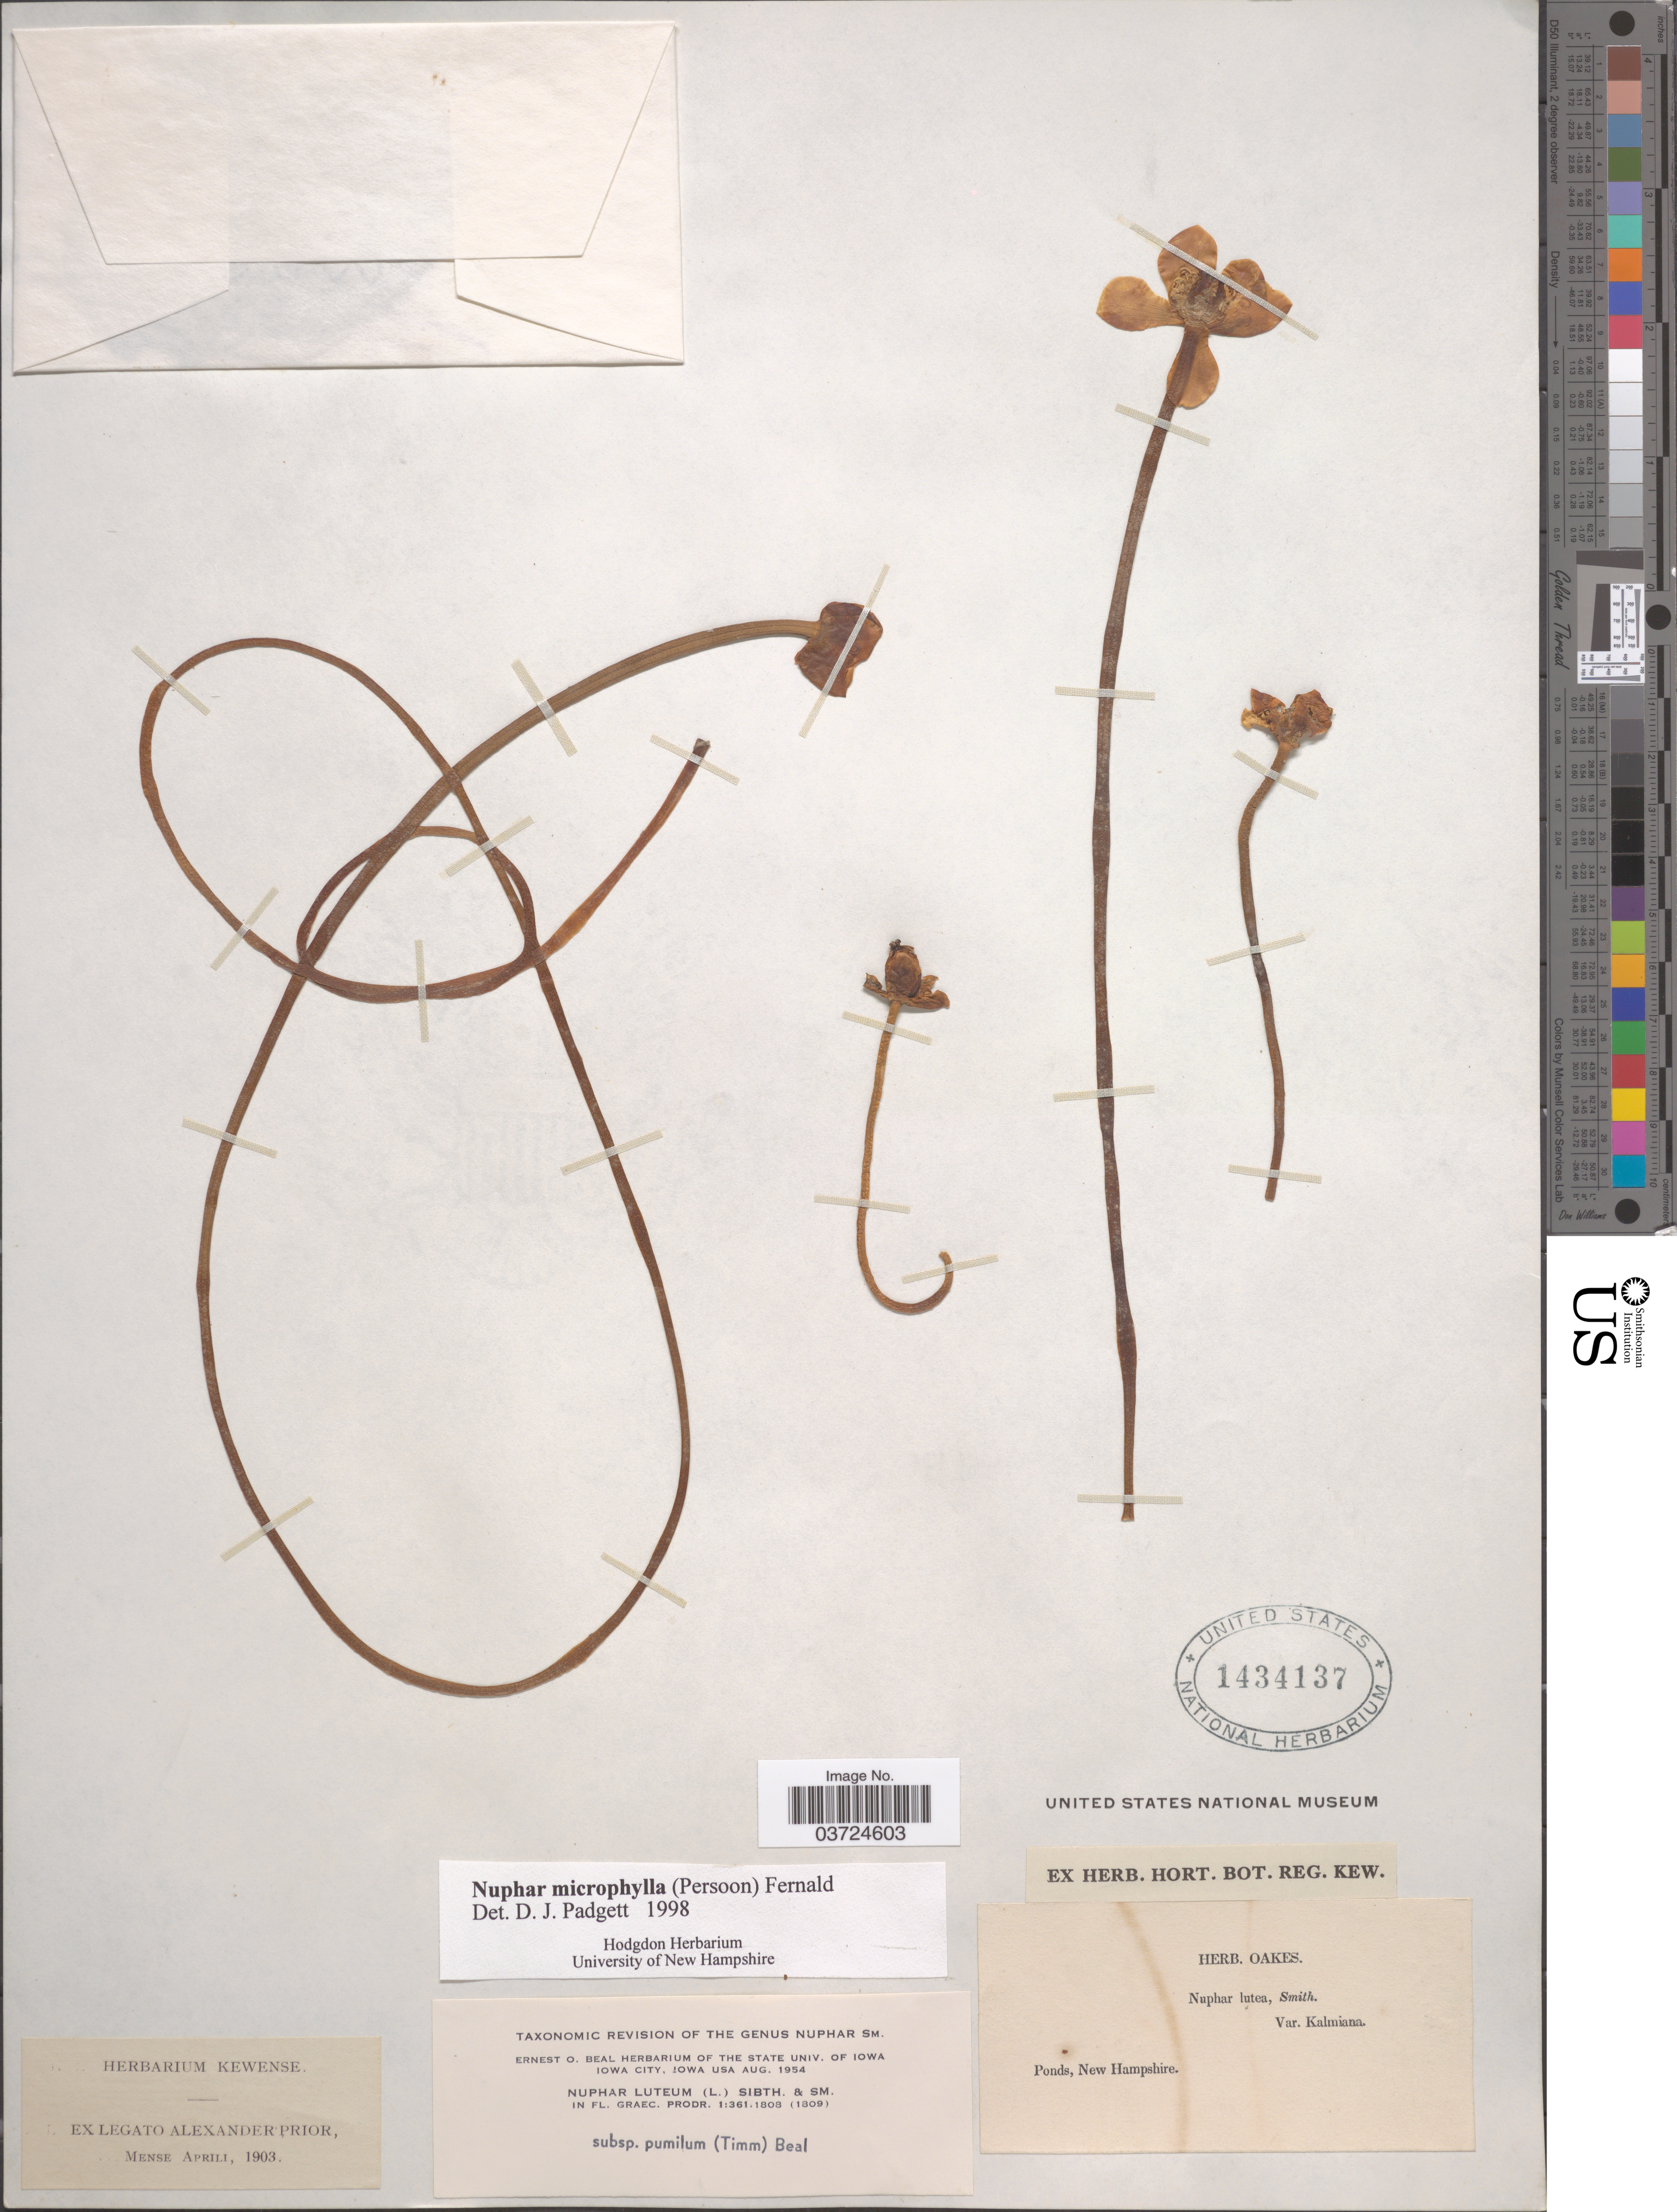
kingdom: Plantae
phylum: Tracheophyta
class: Magnoliopsida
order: Nymphaeales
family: Nymphaeaceae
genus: Nuphar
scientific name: Nuphar microphylla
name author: (Pers.) Fernald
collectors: A. Prior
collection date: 1903-04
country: United States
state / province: New Hampshire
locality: Ponds.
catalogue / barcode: US 1434137